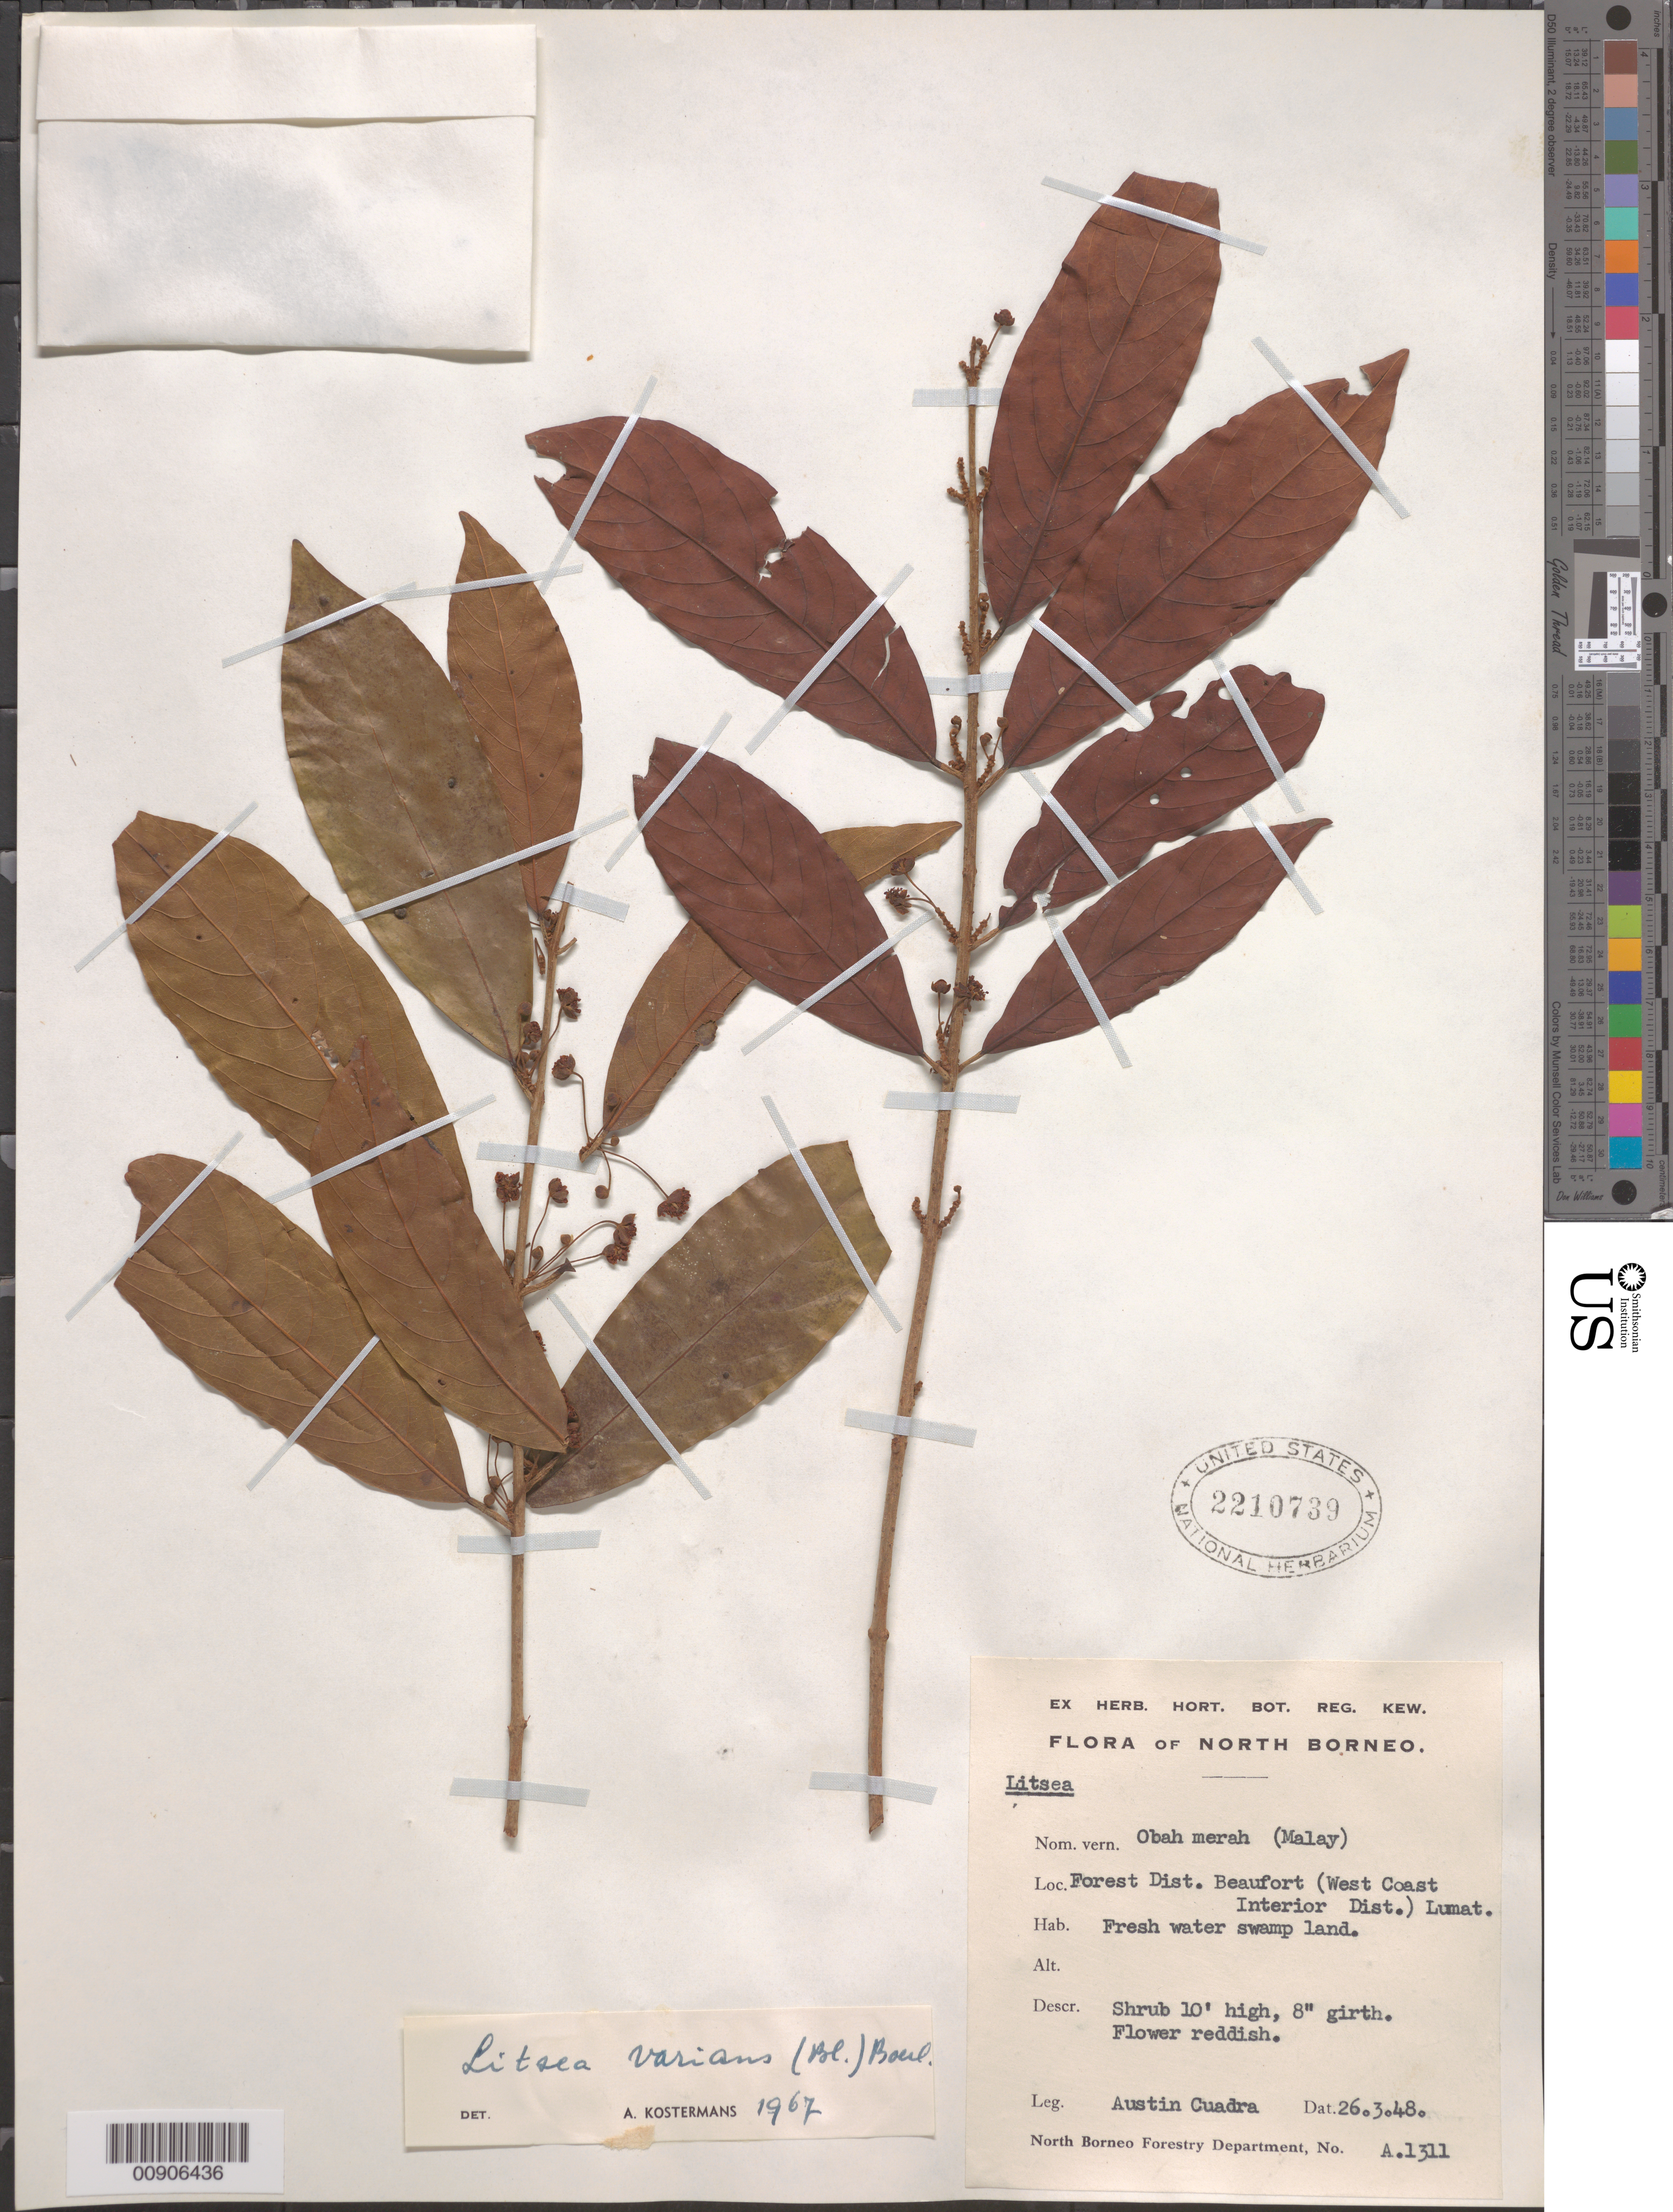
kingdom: Plantae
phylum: Tracheophyta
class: Magnoliopsida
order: Laurales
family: Lauraceae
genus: Litsea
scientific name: Litsea varians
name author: (Blume) Boerl.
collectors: A. Cuadra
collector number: A 1311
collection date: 1948-03-26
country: Indonesia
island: Borneo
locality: Kalimantan Barat; Forest Dist. Beaufort (West Coast Interior Dist.) Lumat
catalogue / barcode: US 2210739